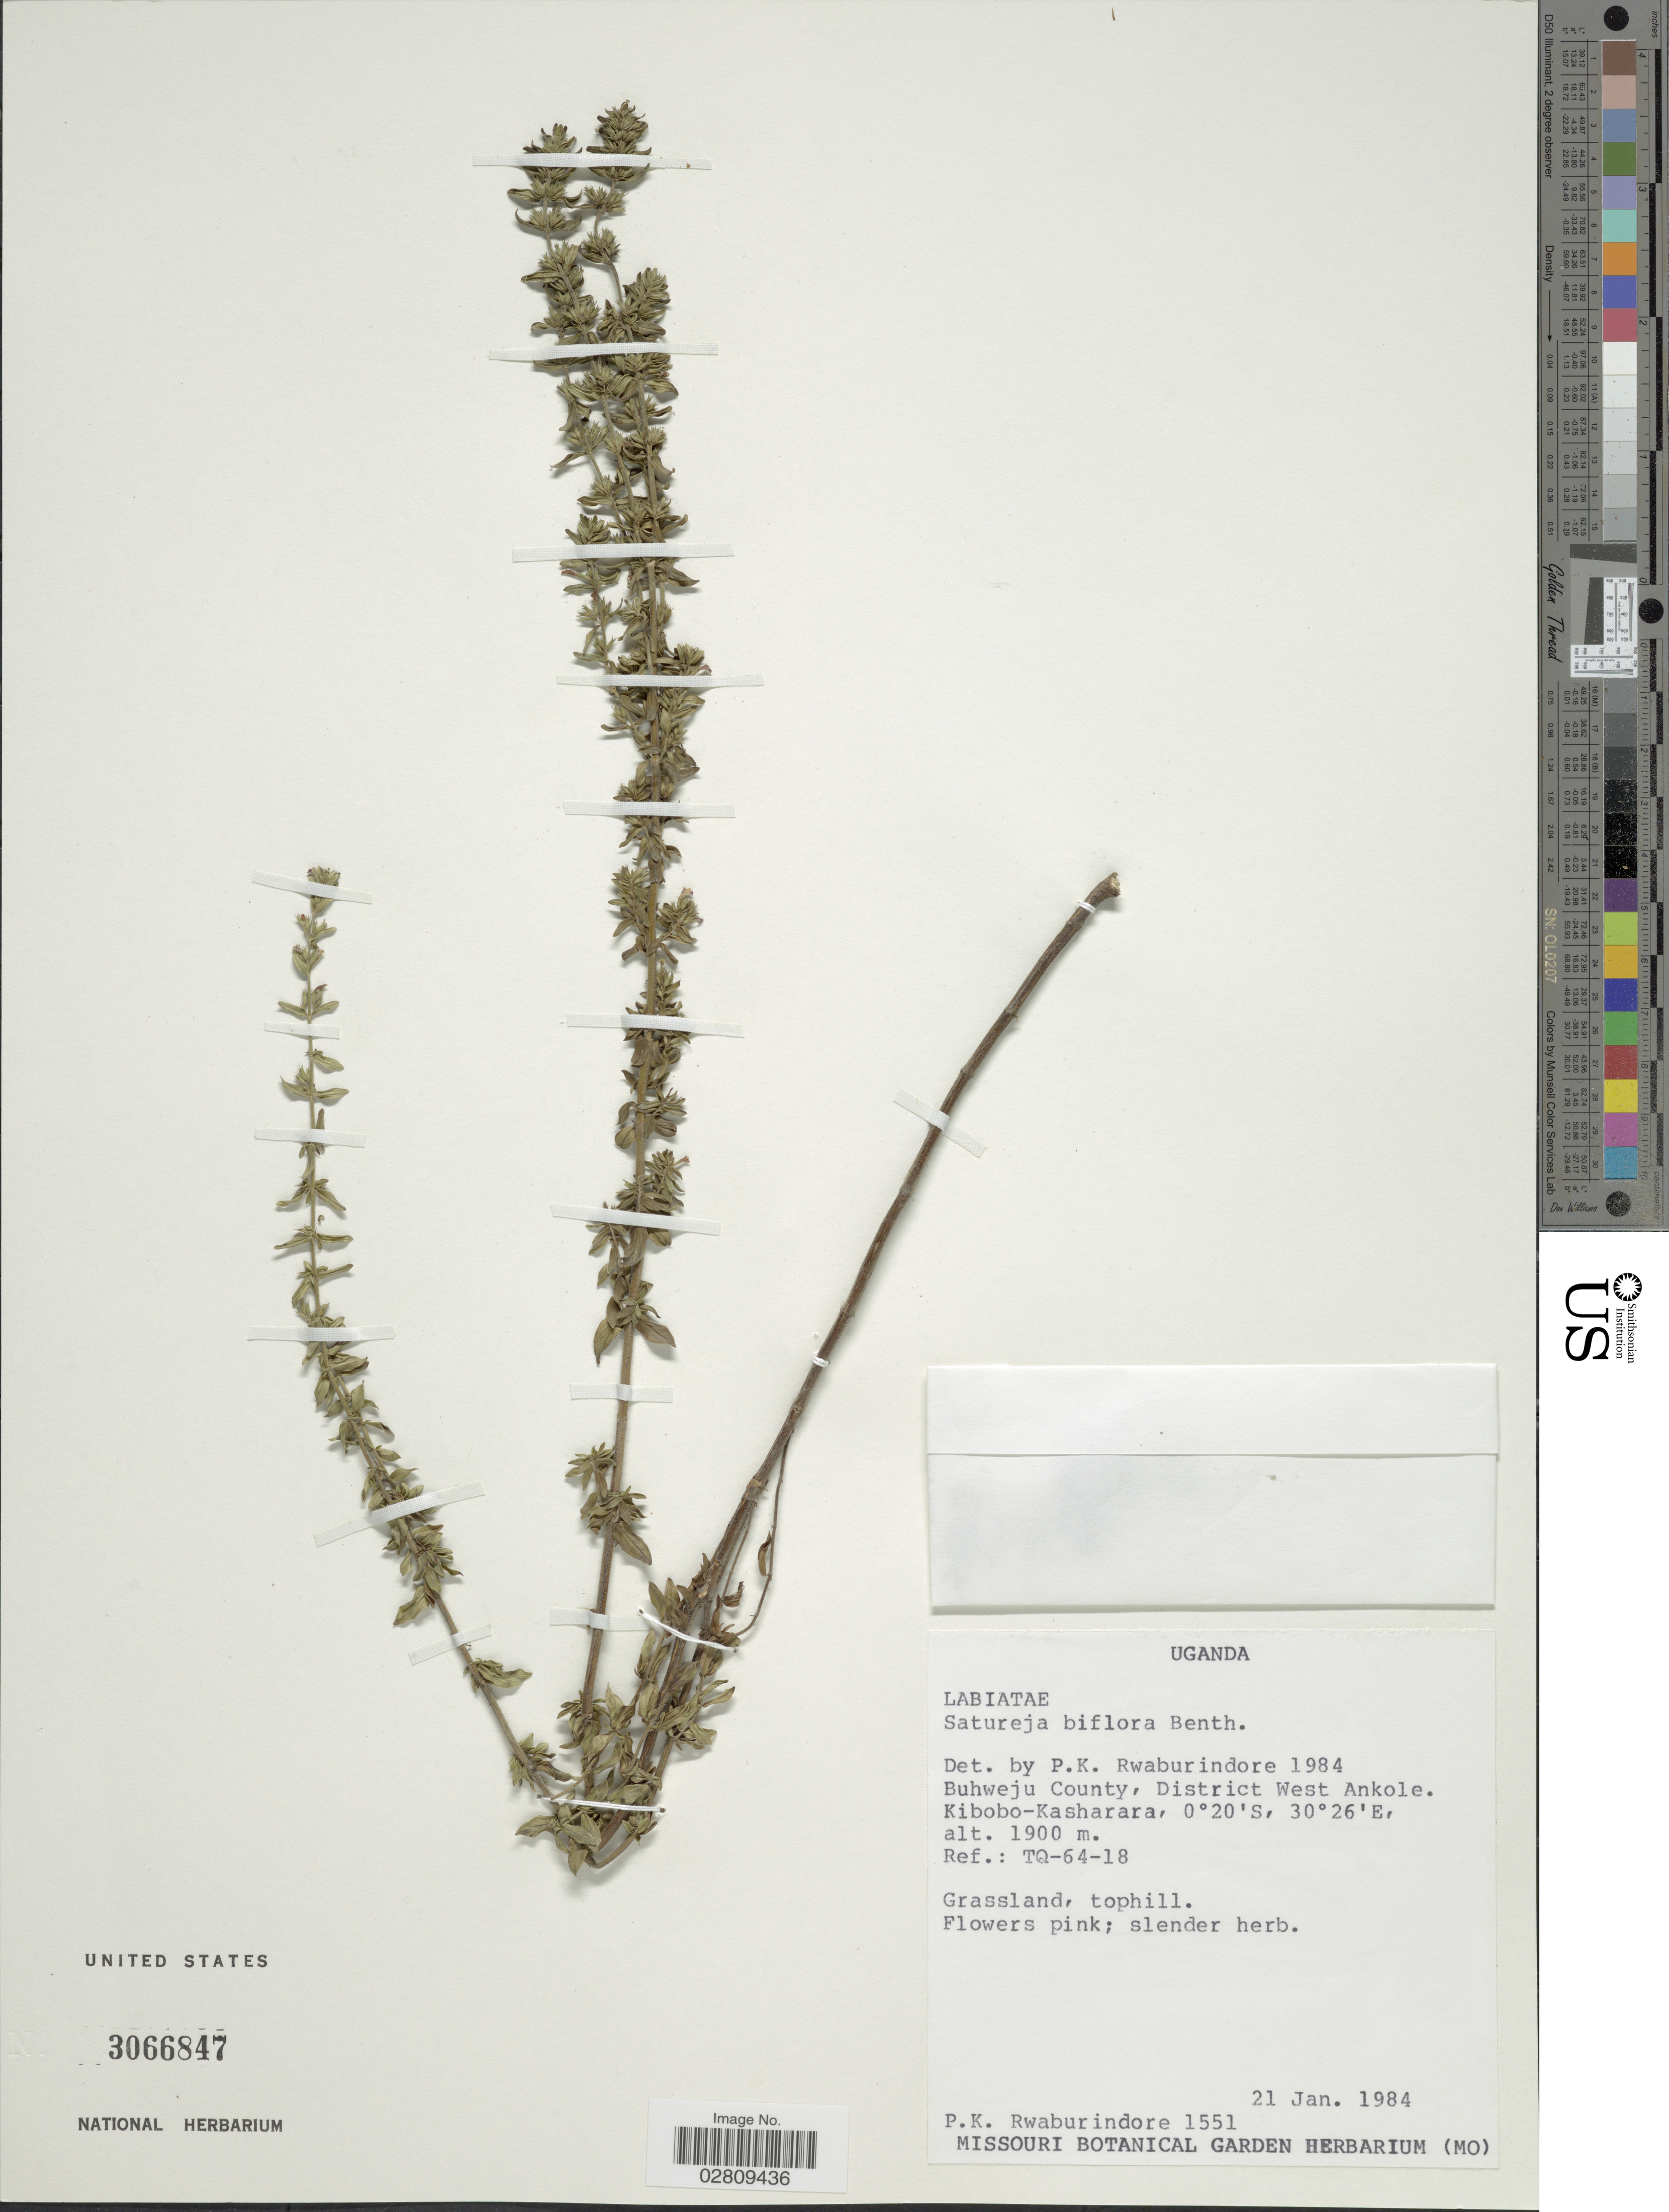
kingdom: Plantae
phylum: Tracheophyta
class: Magnoliopsida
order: Lamiales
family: Lamiaceae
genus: Satureja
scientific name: Satureja biflora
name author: (Buch.-Ham. ex D. Don) Briq.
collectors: P. Rwaburindore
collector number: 1551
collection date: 1984-01-21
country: Uganda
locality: Buhweju County, District West Ankole. Kibobo-Kasharara. Ref.: TQ-64-18.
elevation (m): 1900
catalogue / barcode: US 3066847